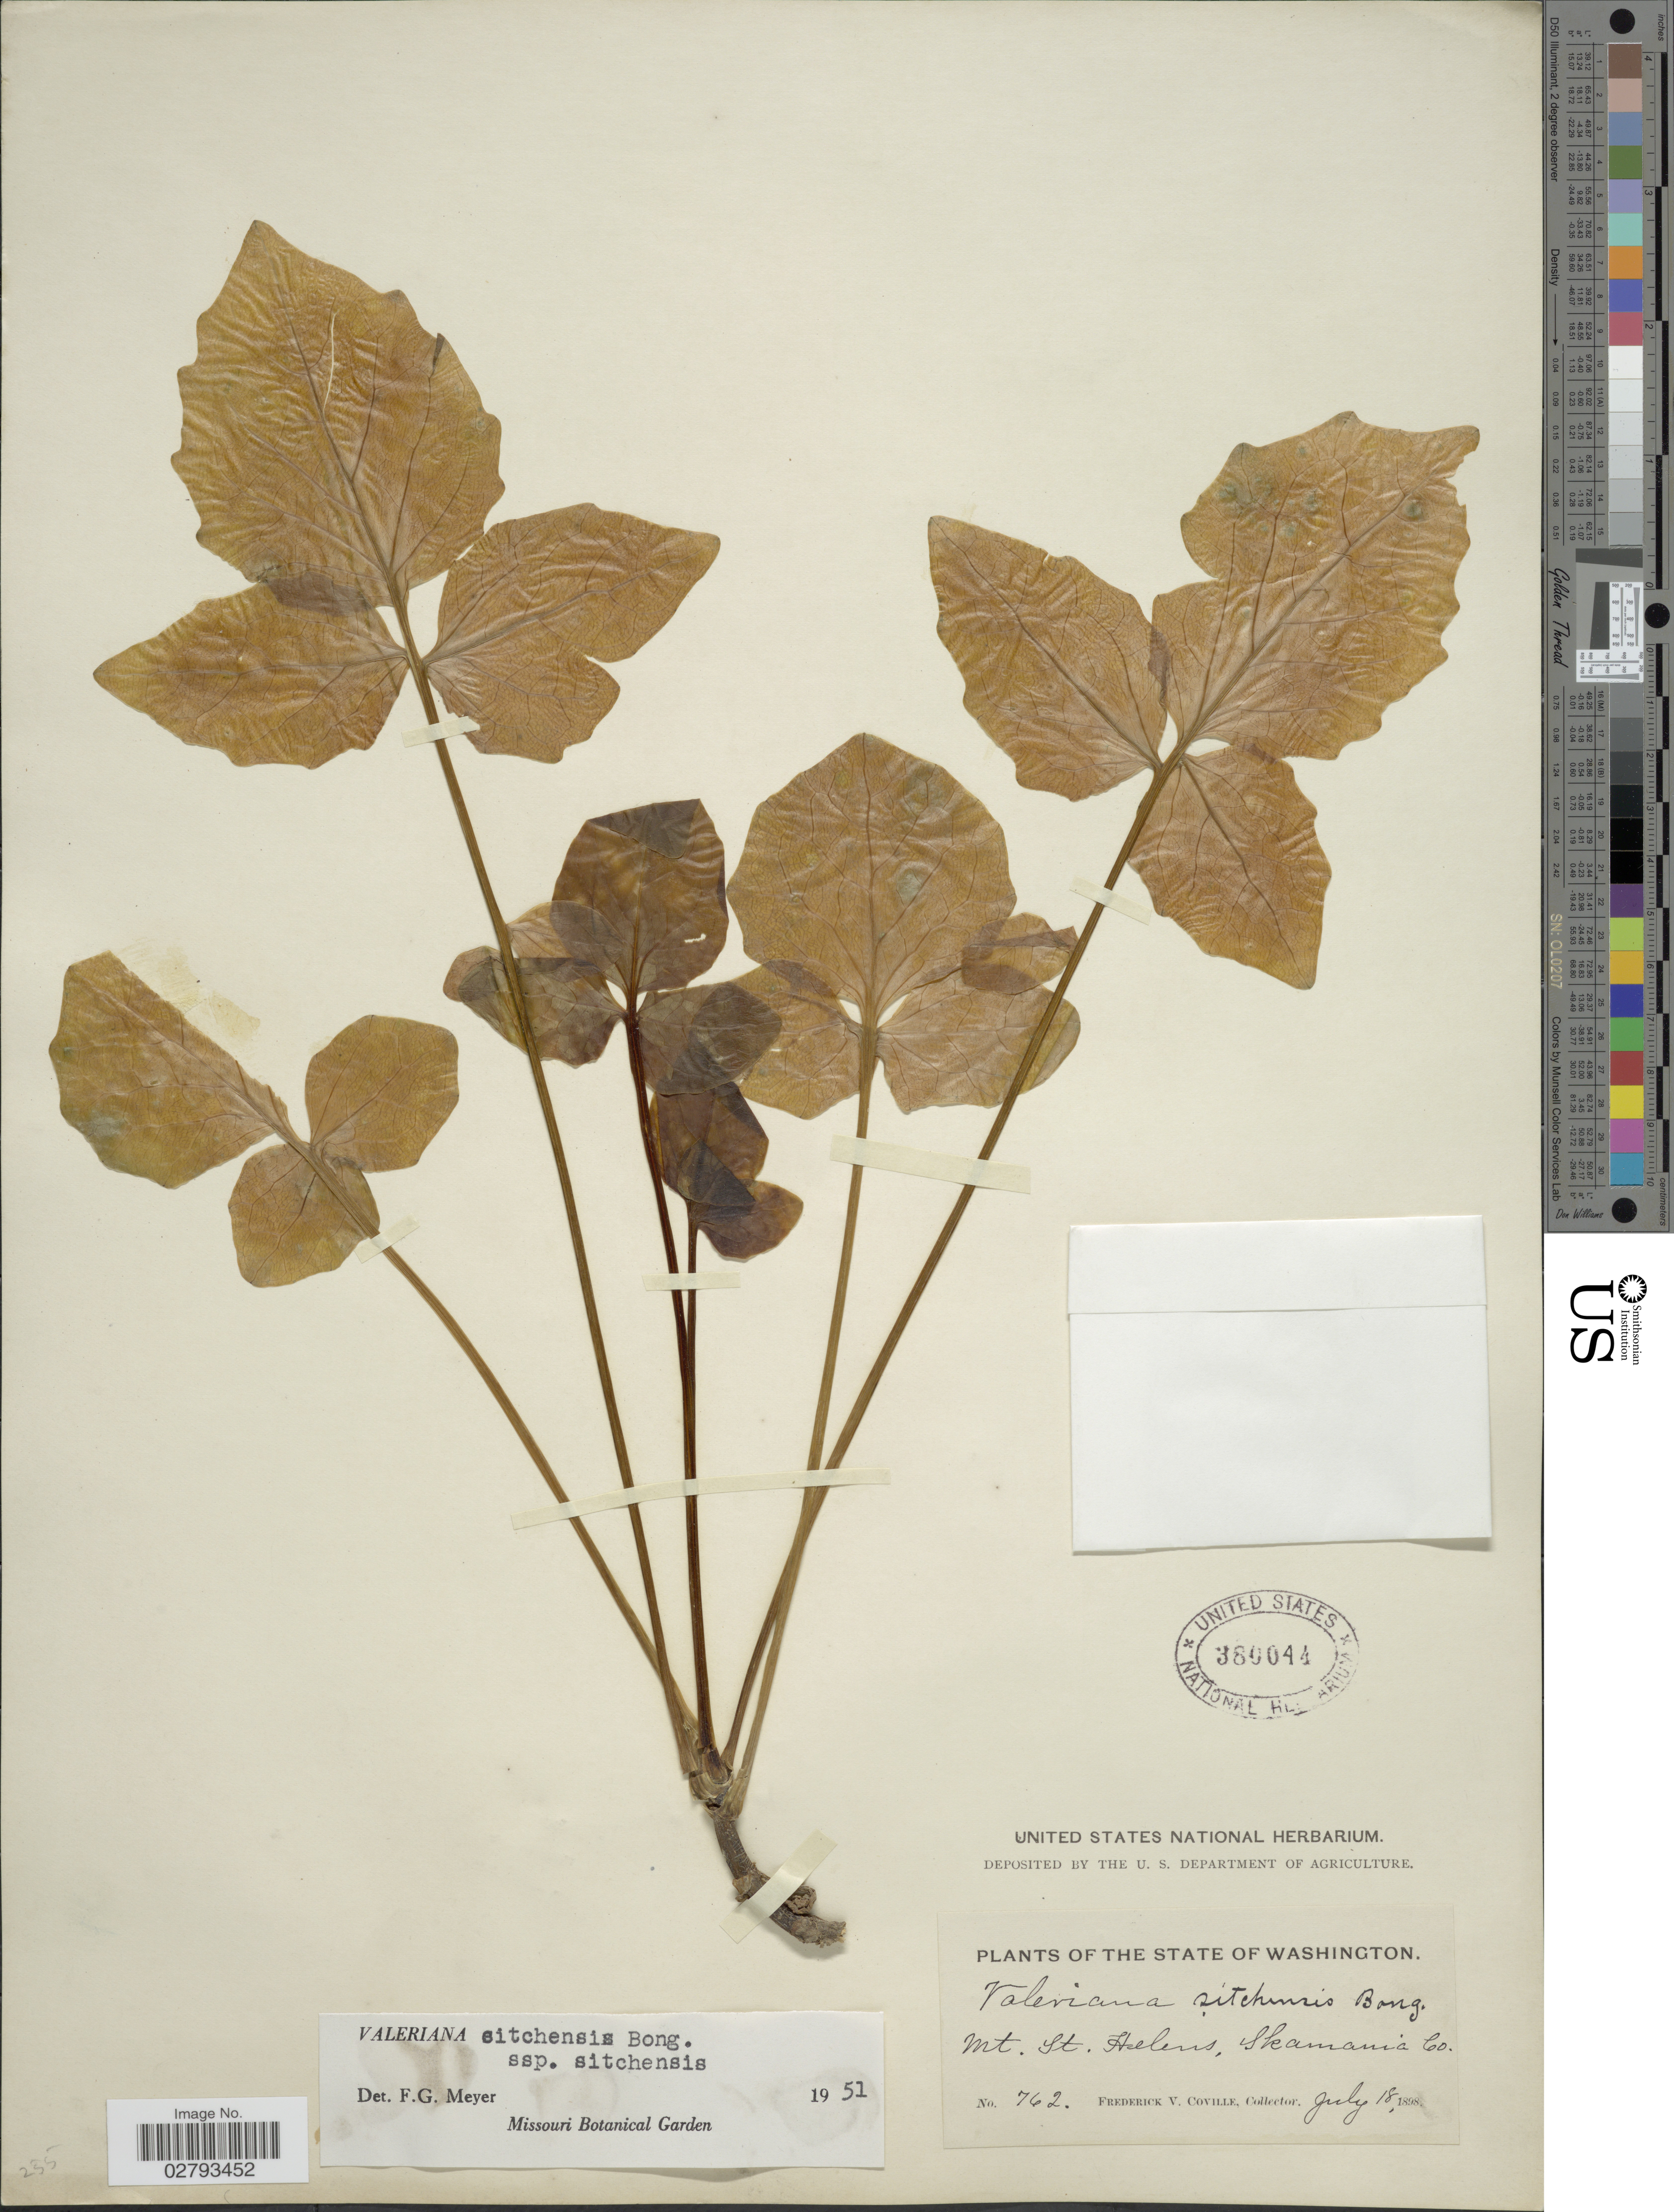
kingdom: Plantae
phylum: Tracheophyta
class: Magnoliopsida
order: Dipsacales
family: Caprifoliaceae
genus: Valeriana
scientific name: Valeriana sitchensis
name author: Bong.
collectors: F. V. Coville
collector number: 762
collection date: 1898-07-18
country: United States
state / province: Washington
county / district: Skamania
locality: Mt. St. Helens, Skamania Co.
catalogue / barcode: US 380044